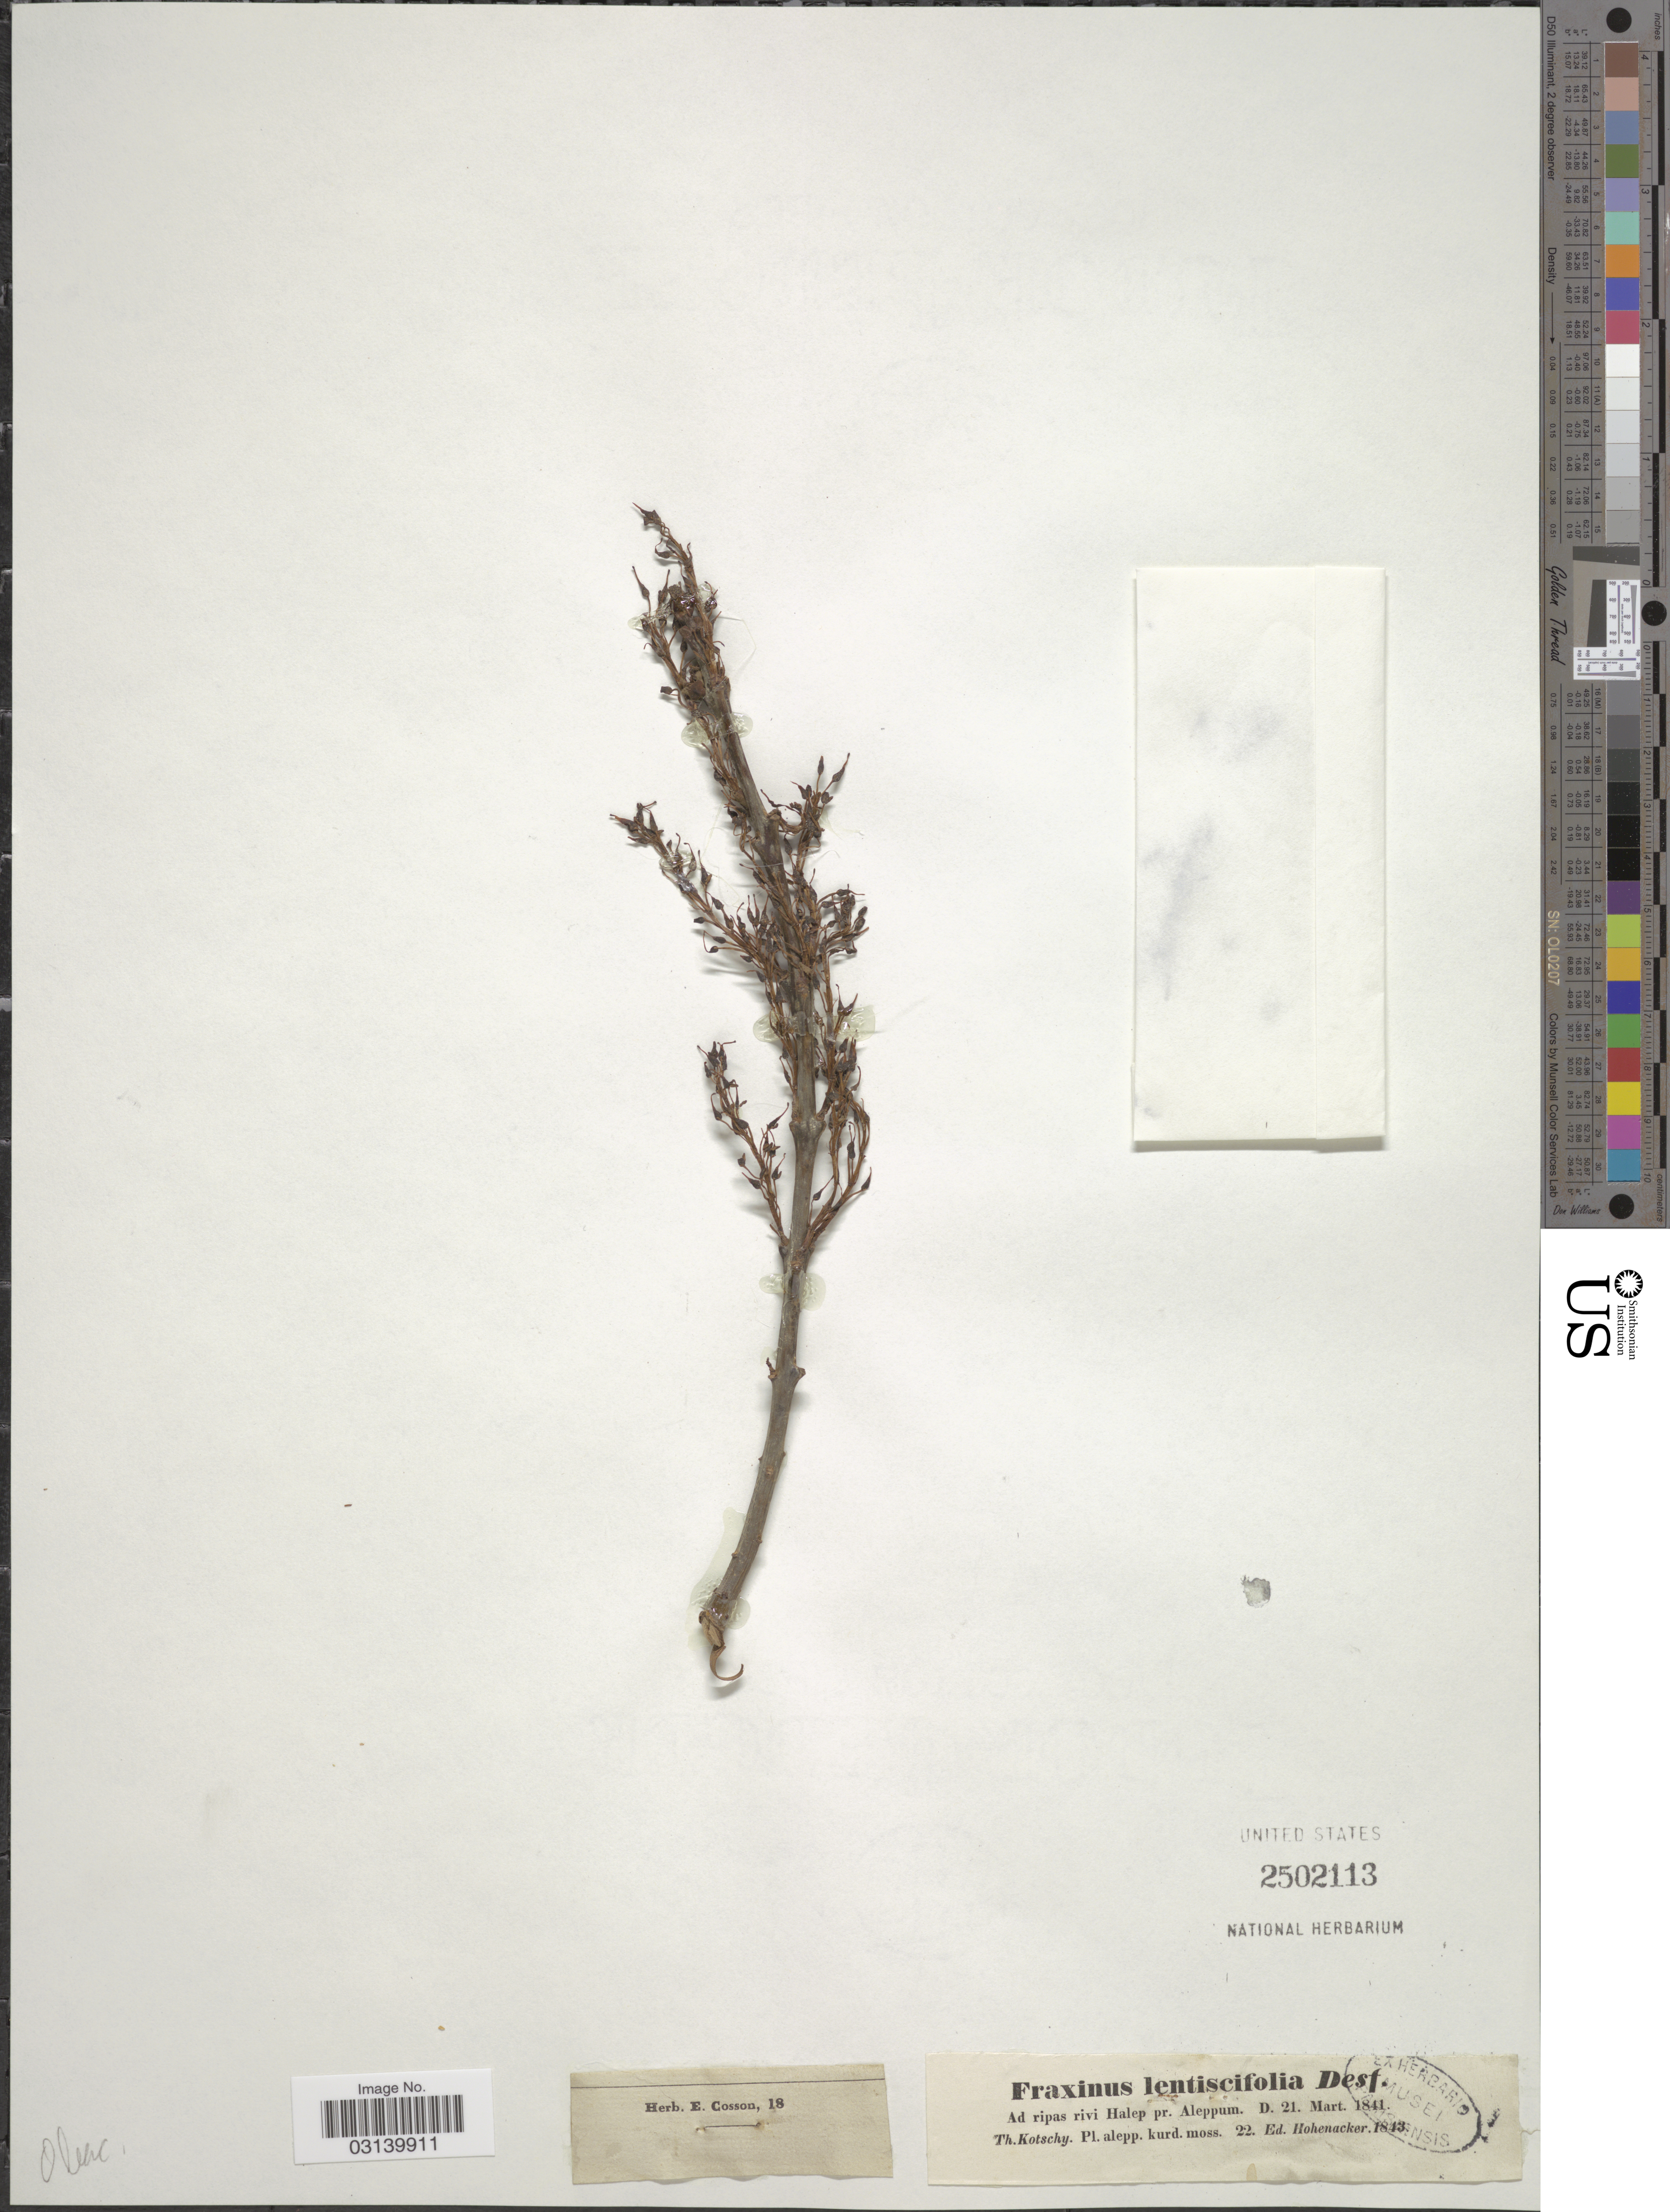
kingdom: Plantae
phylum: Tracheophyta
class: Magnoliopsida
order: Lamiales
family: Oleaceae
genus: Fraxinus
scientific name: Fraxinus lentiscifolia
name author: Desf.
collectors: K. G. Kotschy & E. Hohenacker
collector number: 22?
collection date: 1841-03-21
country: Syria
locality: Ad ripas rivi Halep pr. Aleppum.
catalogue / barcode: US 2502113